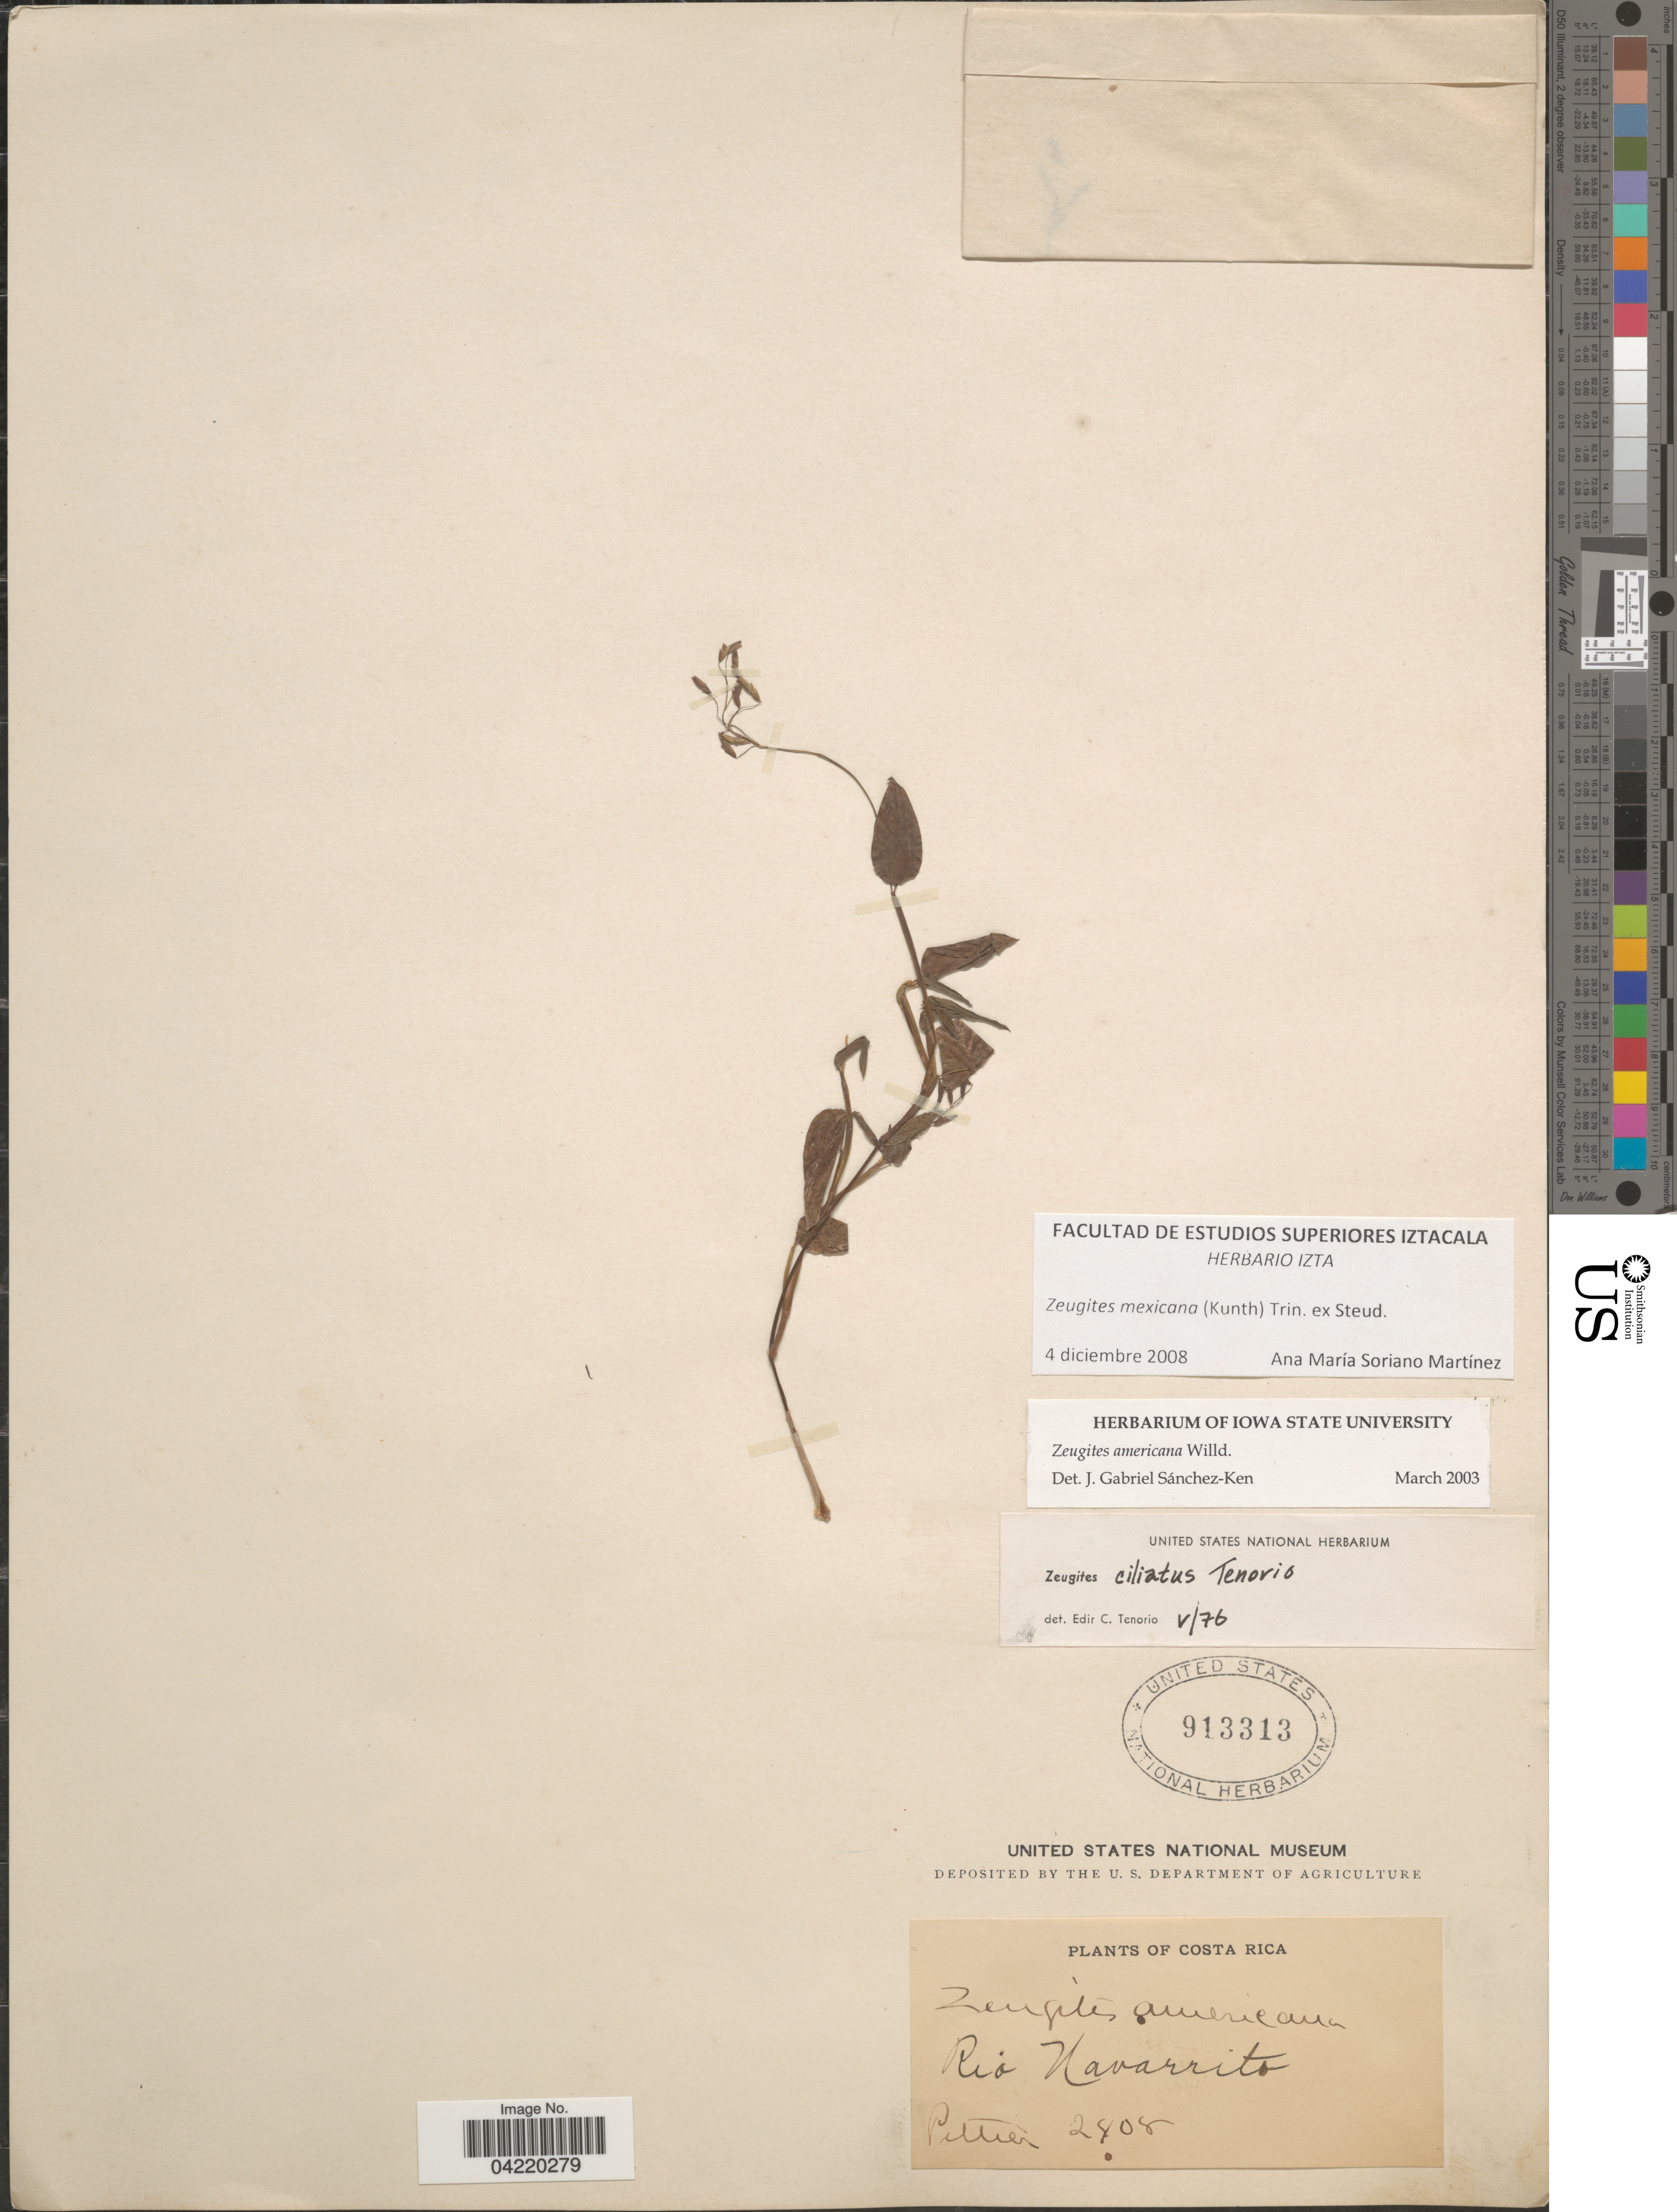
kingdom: Plantae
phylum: Tracheophyta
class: Liliopsida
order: Poales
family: Poaceae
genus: Zeugites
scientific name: Zeugites americanus var. mexicanus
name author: (Kunth) McVaugh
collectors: Pittier, --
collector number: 2408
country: Costa Rica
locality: Rio Navarrito.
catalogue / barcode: US 913313